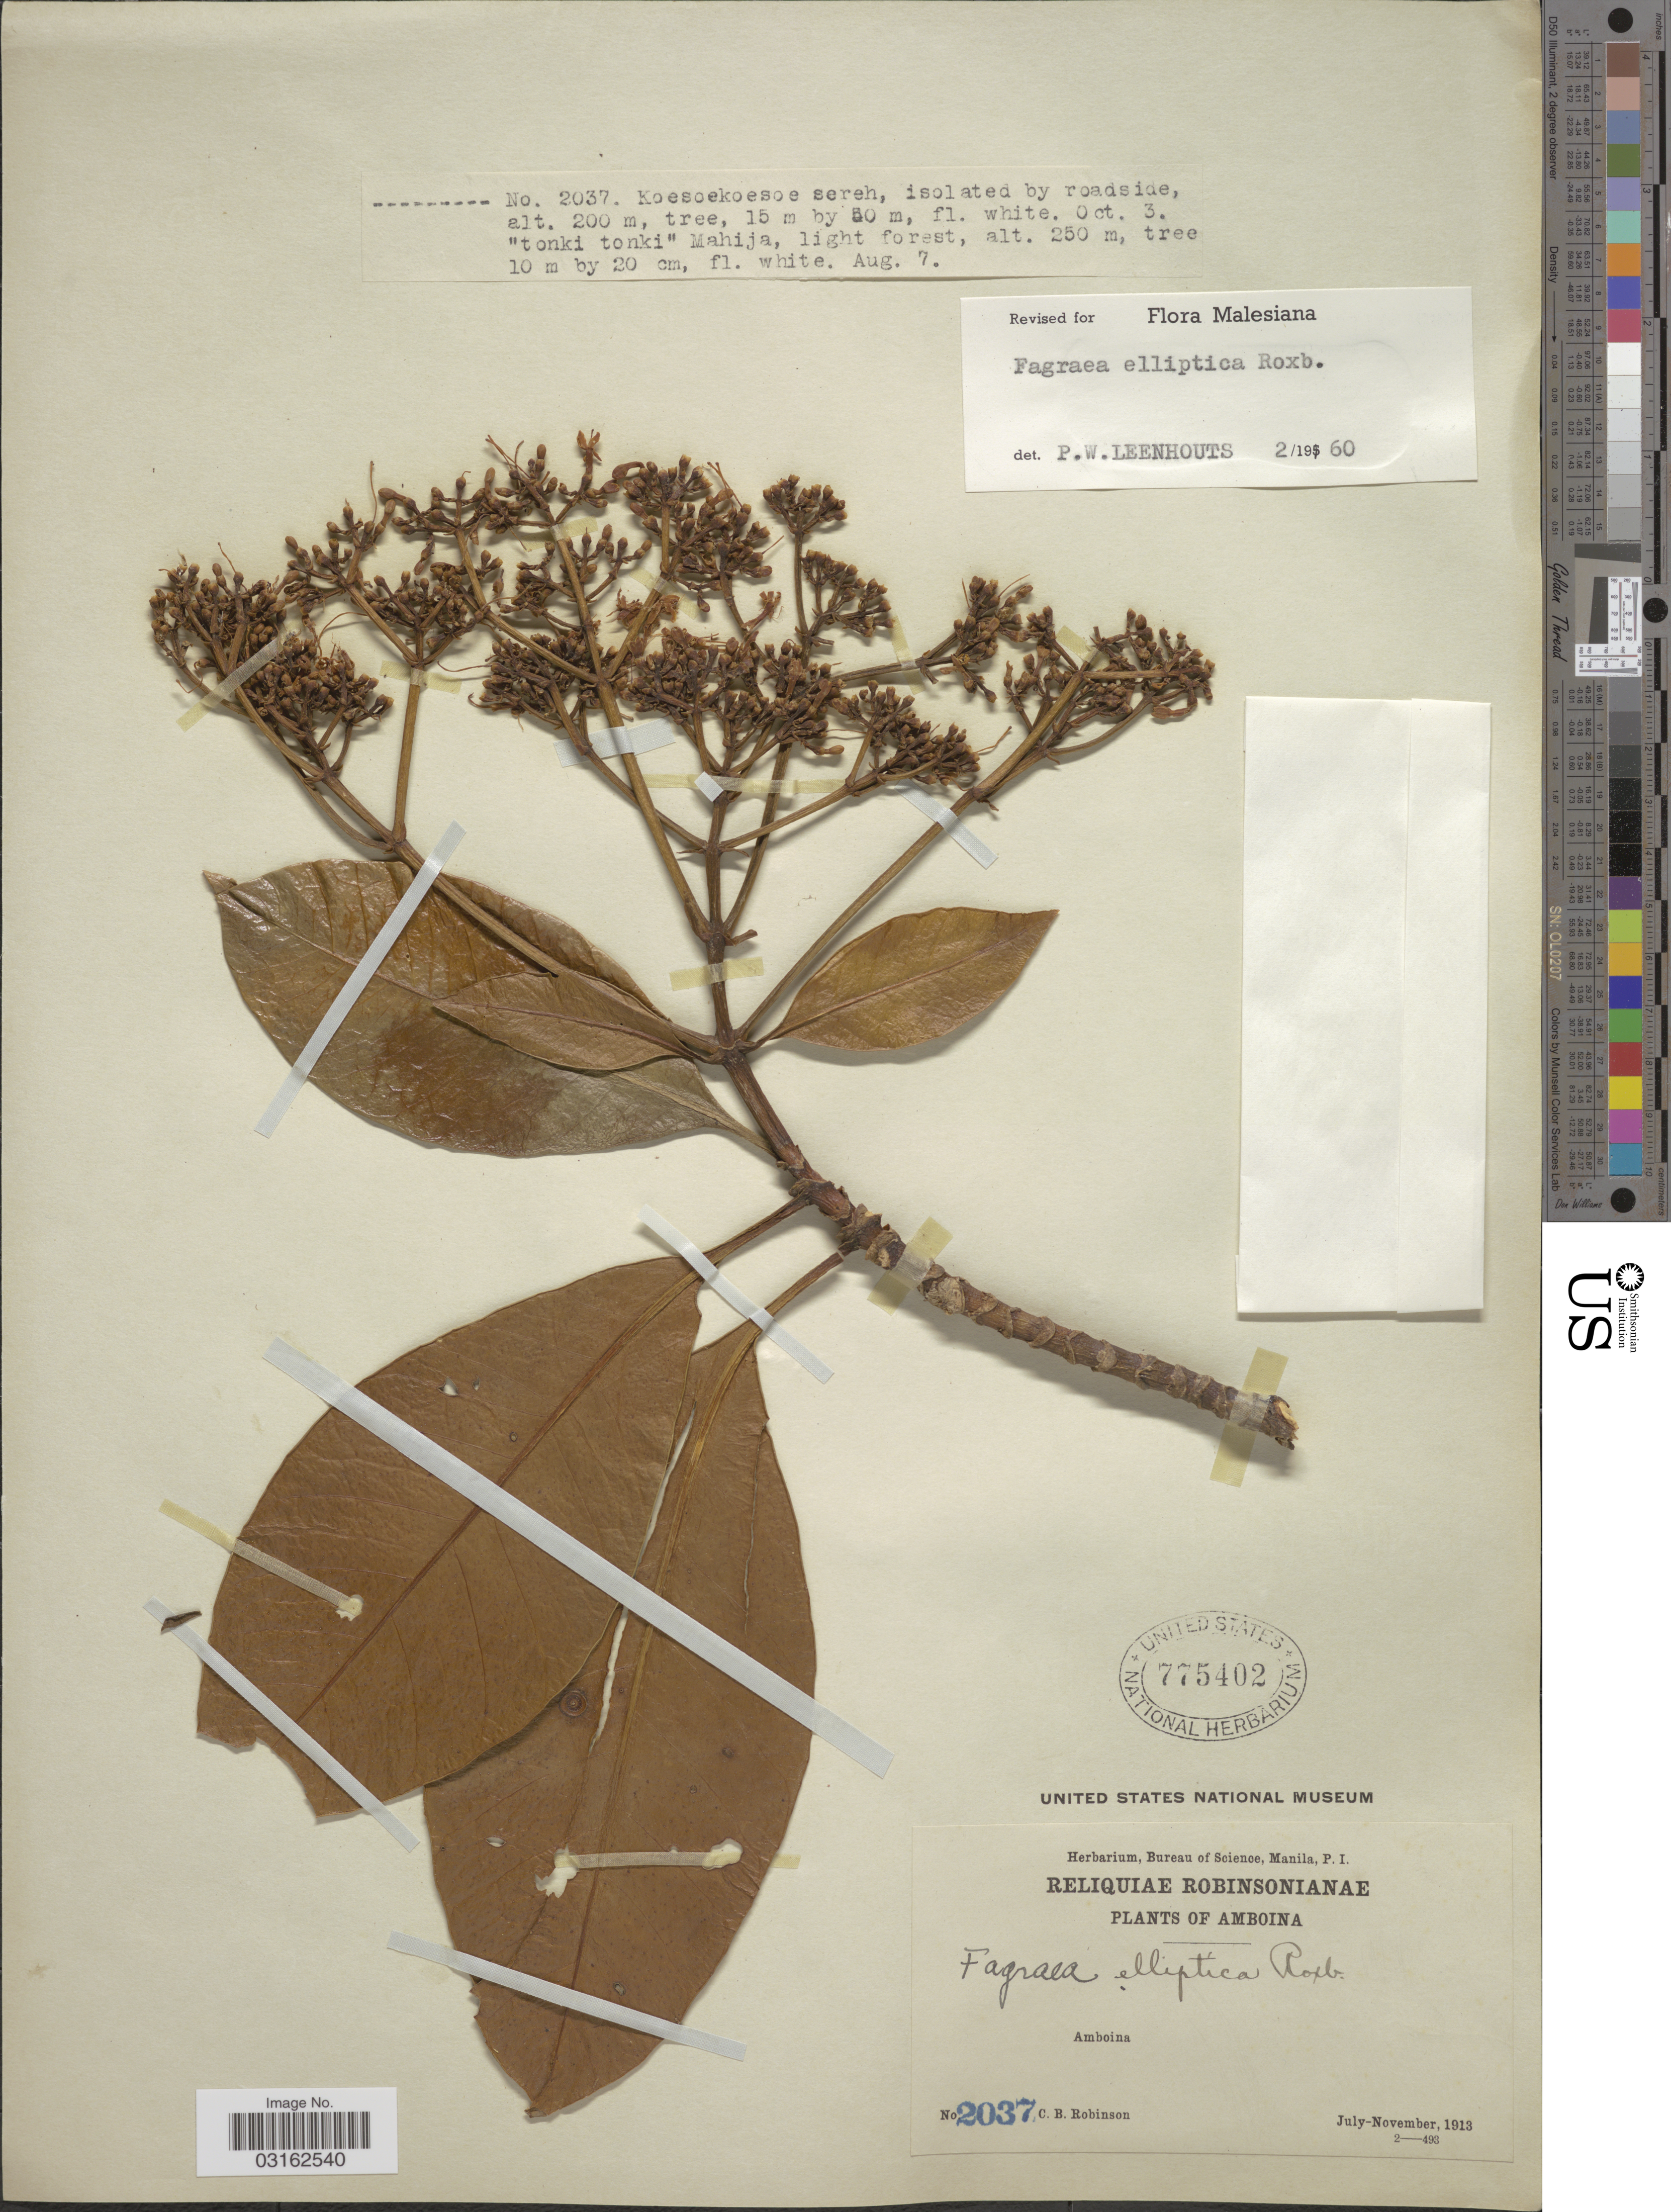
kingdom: Plantae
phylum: Tracheophyta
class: Magnoliopsida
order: Gentianales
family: Gentianaceae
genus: Fagraea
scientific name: Fagraea elliptica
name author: Roxb.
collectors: C. Robinson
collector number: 2037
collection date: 1913-08-07/1913-10-03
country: Indonesia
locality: Amboina.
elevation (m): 200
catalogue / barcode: US 775402